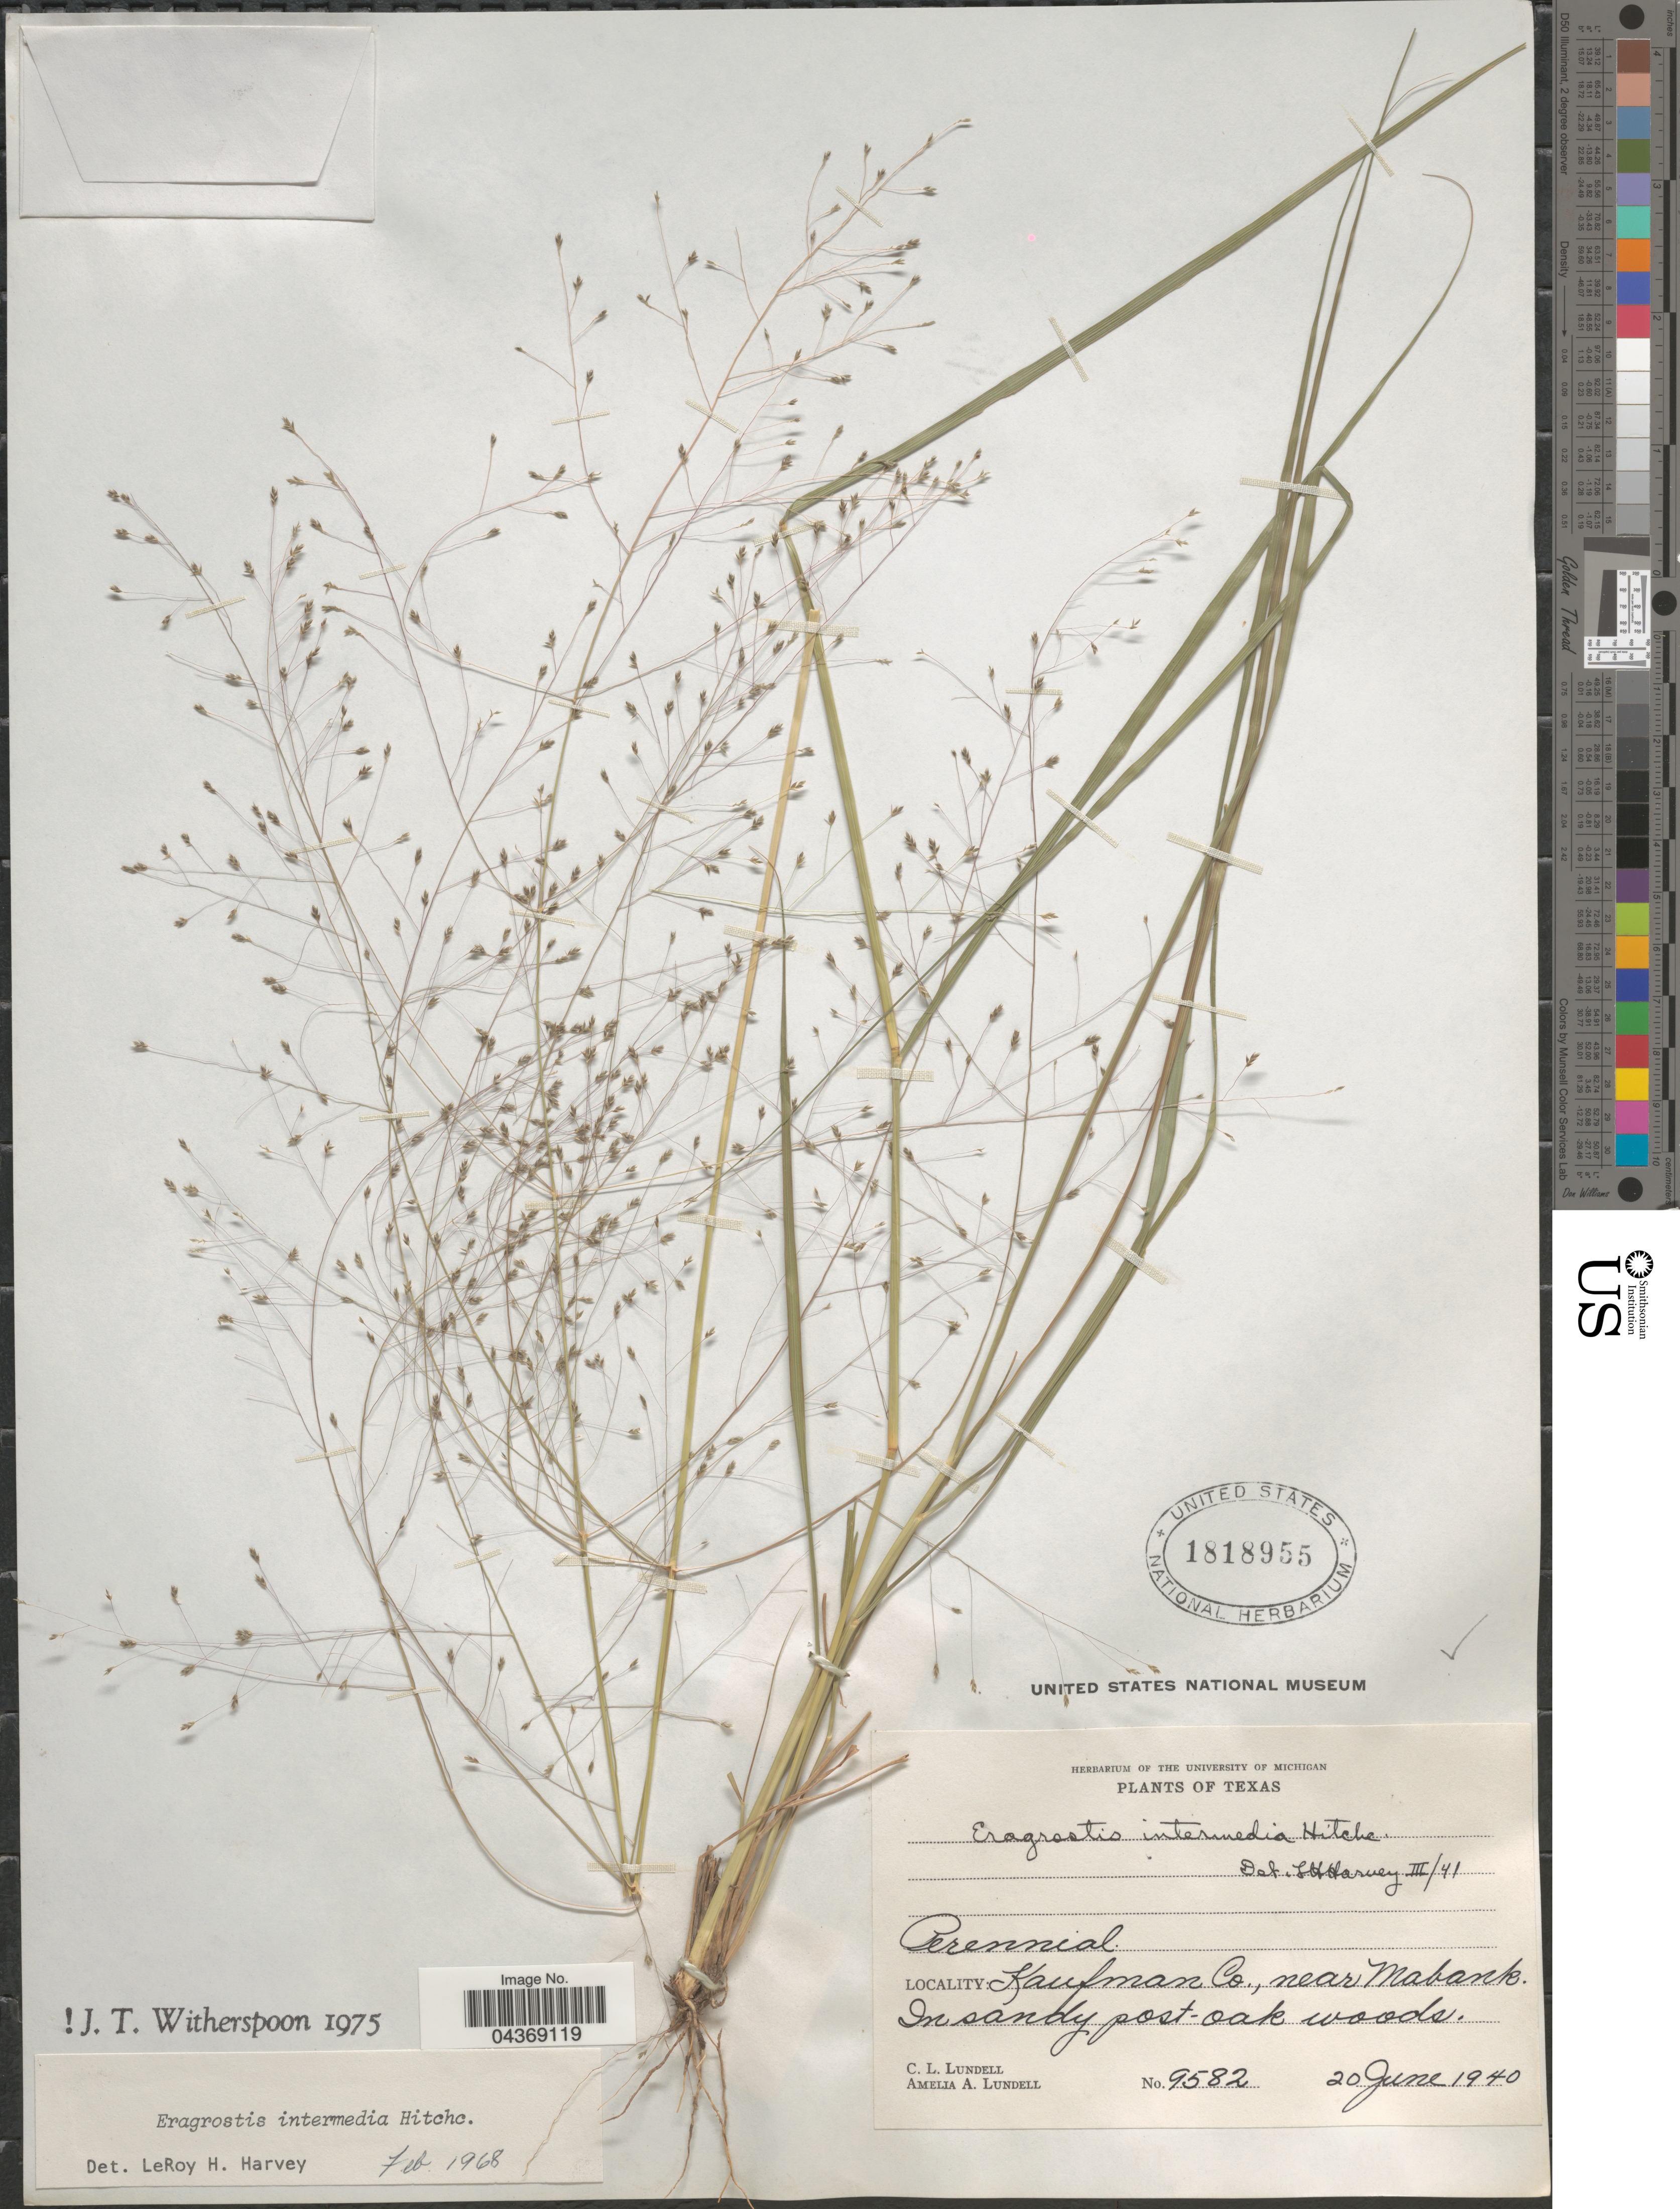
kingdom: Plantae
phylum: Tracheophyta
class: Liliopsida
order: Poales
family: Poaceae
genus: Eragrostis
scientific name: Eragrostis intermedia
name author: Hitchc.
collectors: C. L. Lundell & A. A. Lundell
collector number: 9582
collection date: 1940-06-20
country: United States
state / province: Texas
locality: Kaufman Co., near Mabank. In sandy post-oak woods.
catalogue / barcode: US 1818955